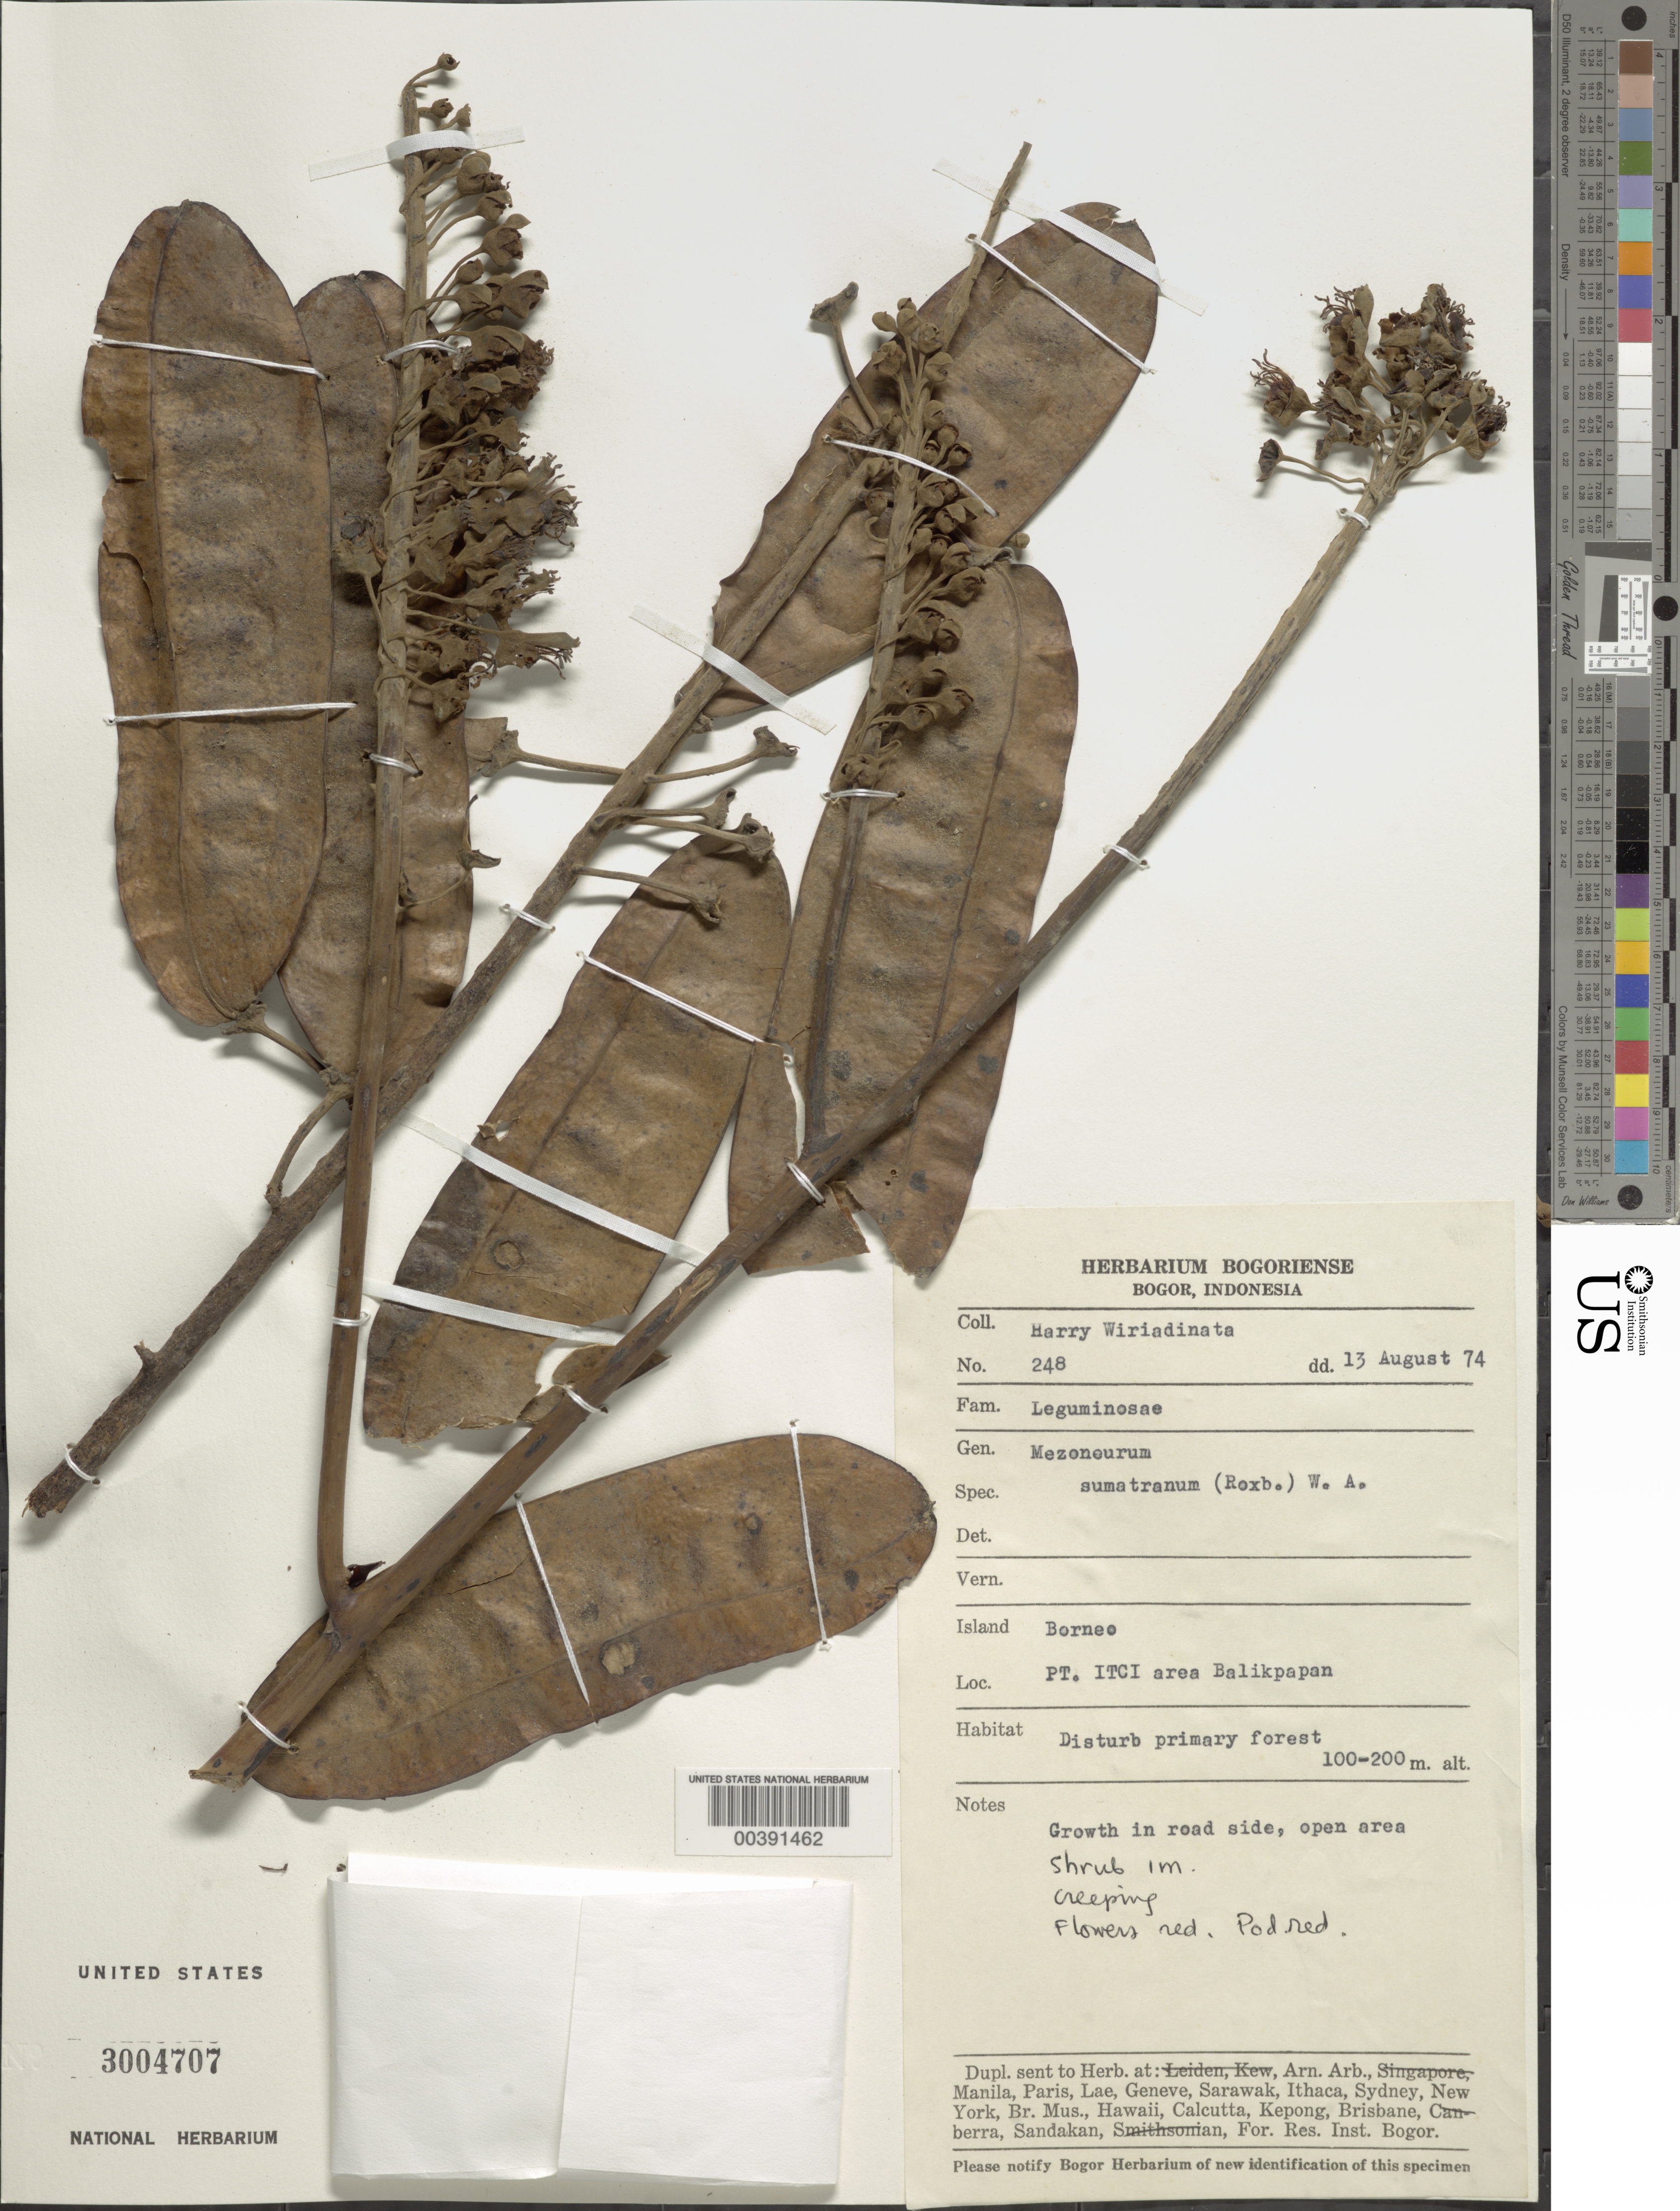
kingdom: Plantae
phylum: Tracheophyta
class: Magnoliopsida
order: Fabales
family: Fabaceae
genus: Mezoneuron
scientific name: Mezoneuron sumatranum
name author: (Roxb.) Wight & Arn. ex Voigt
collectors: H. Wiriadinata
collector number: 248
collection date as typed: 13 Aug 1974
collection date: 1974-08-13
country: Indonesia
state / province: Kalimantan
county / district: Kalimantan Timur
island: Borneo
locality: Pt. itci area, balikpapan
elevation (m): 100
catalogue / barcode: US 3004707